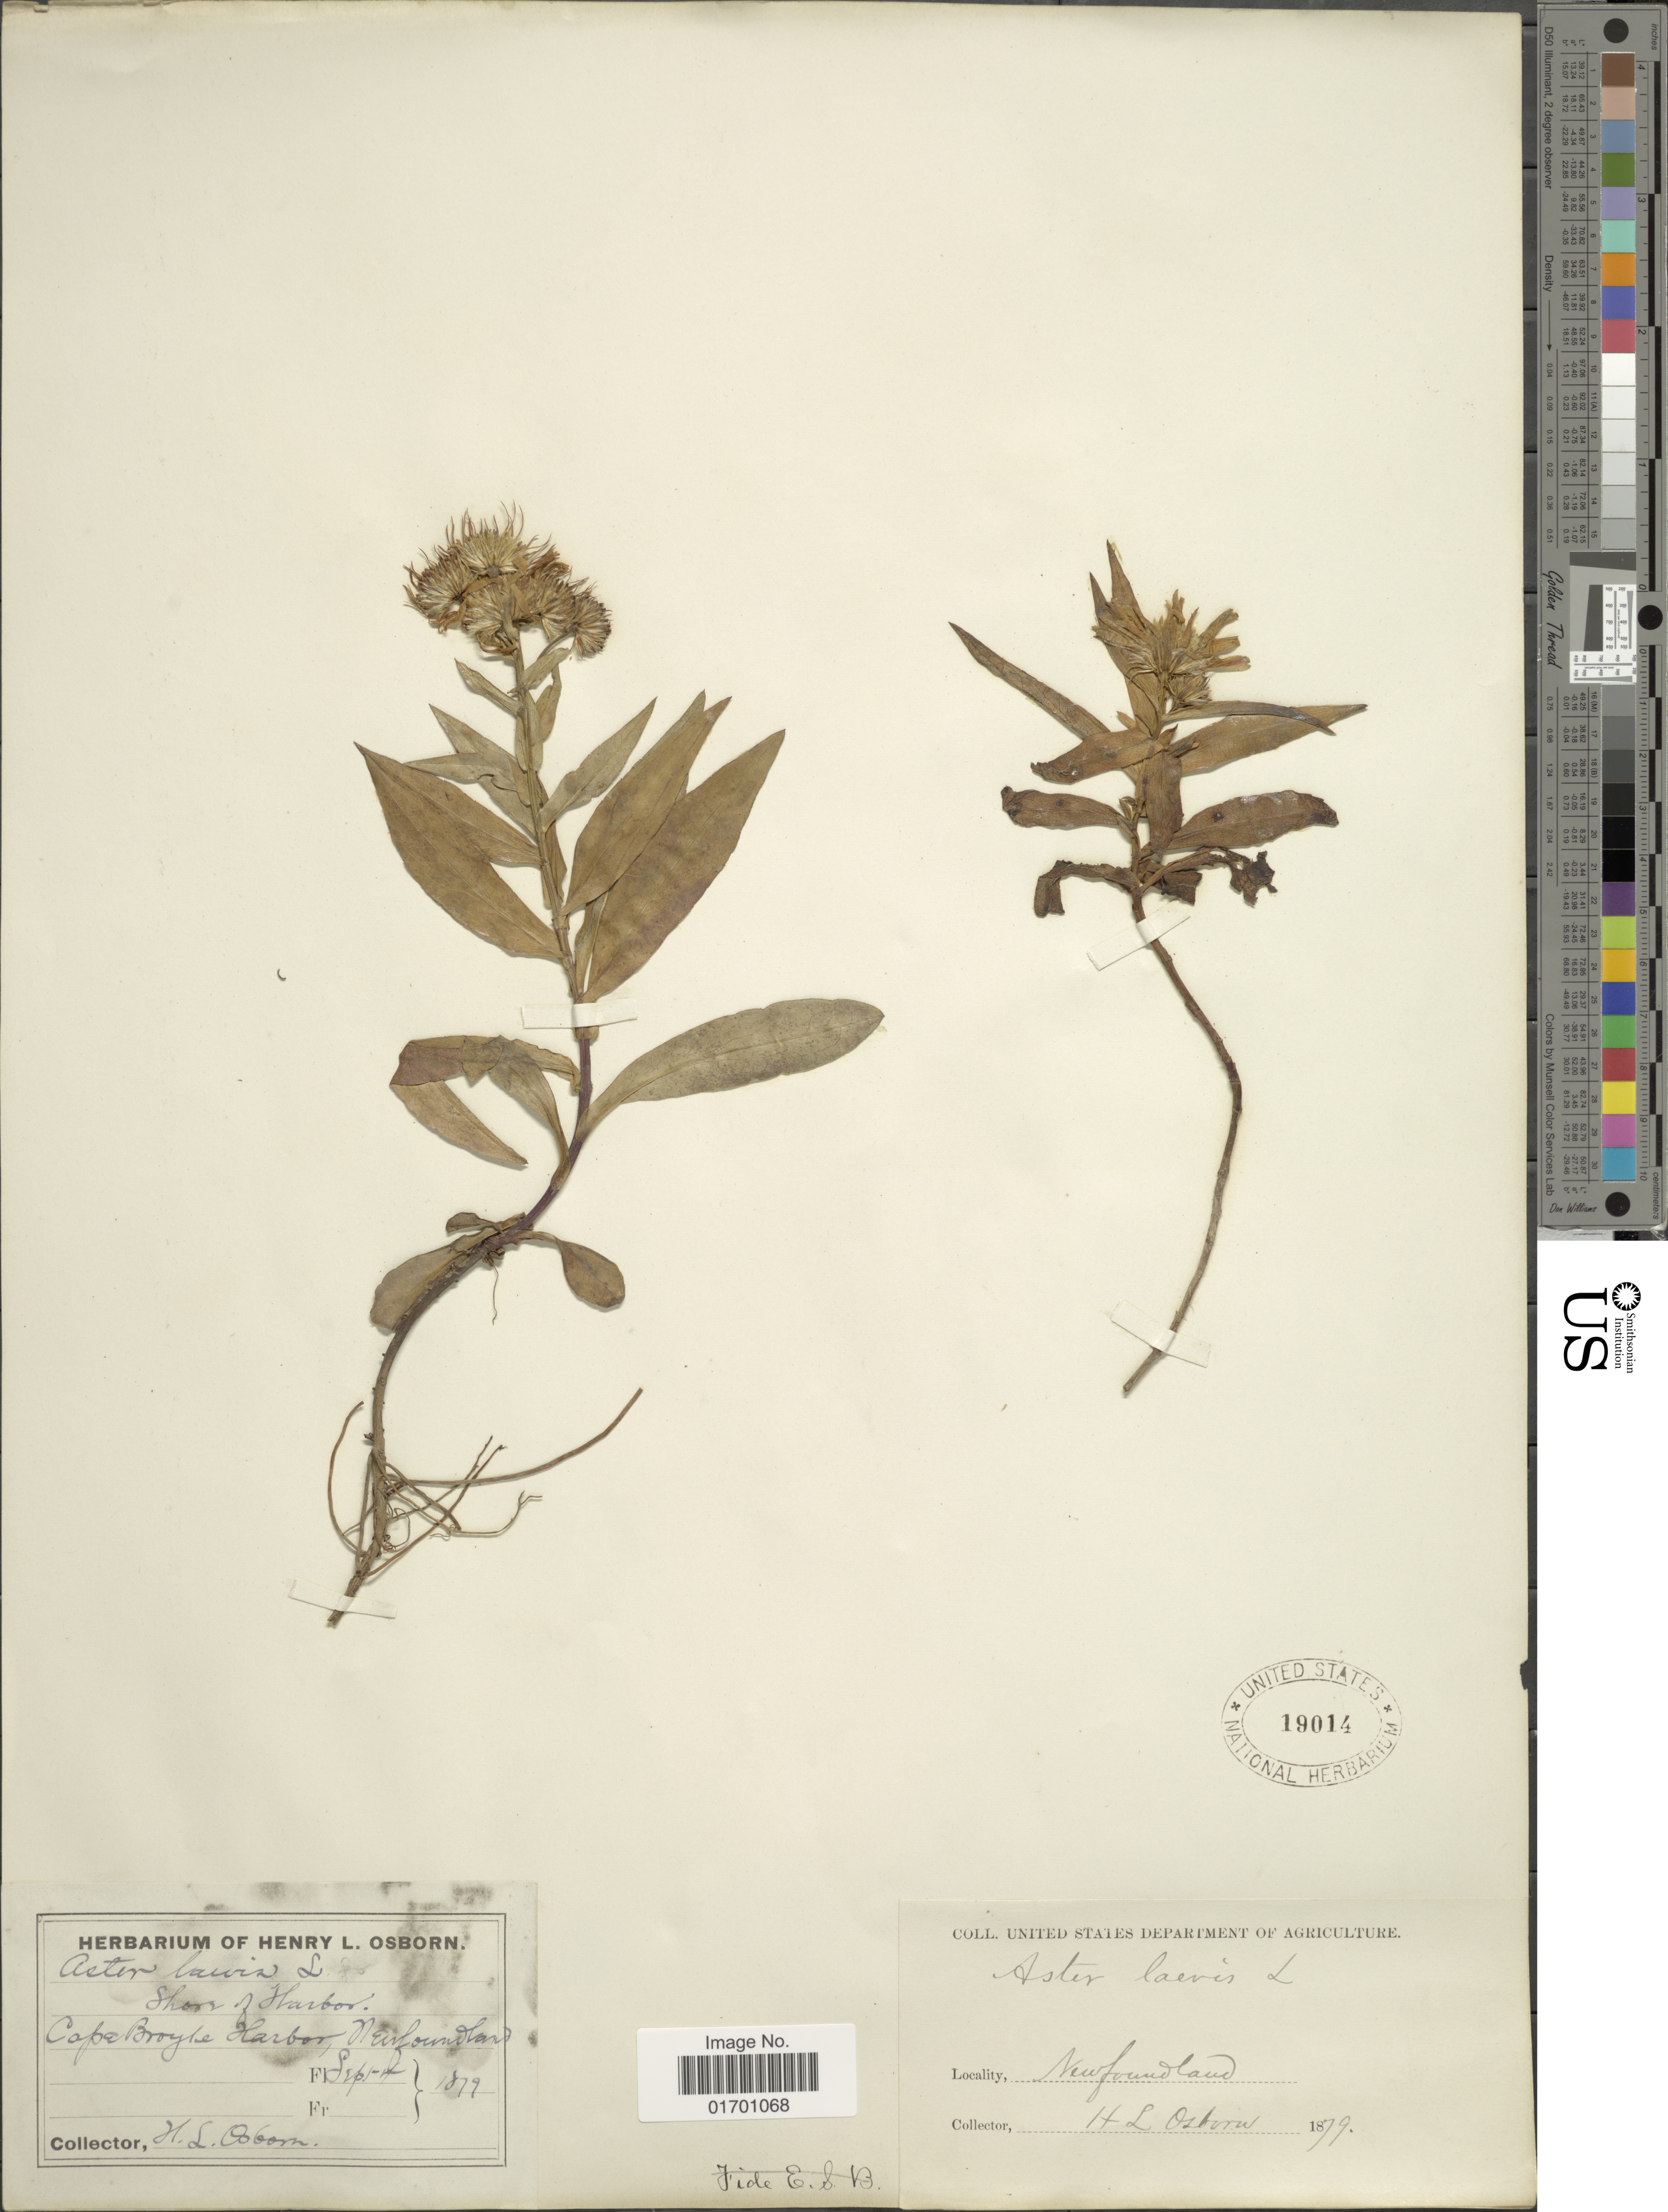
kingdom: Plantae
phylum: Tracheophyta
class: Magnoliopsida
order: Asterales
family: Asteraceae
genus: Symphyotrichum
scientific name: Symphyotrichum novi-belgii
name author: (L.) G.L. Nesom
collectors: H. Osborn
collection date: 1879-09-04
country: Canada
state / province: Newfoundland and Labrador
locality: Cape Broyle Harbor. Shore of Harbor.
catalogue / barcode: US 19014